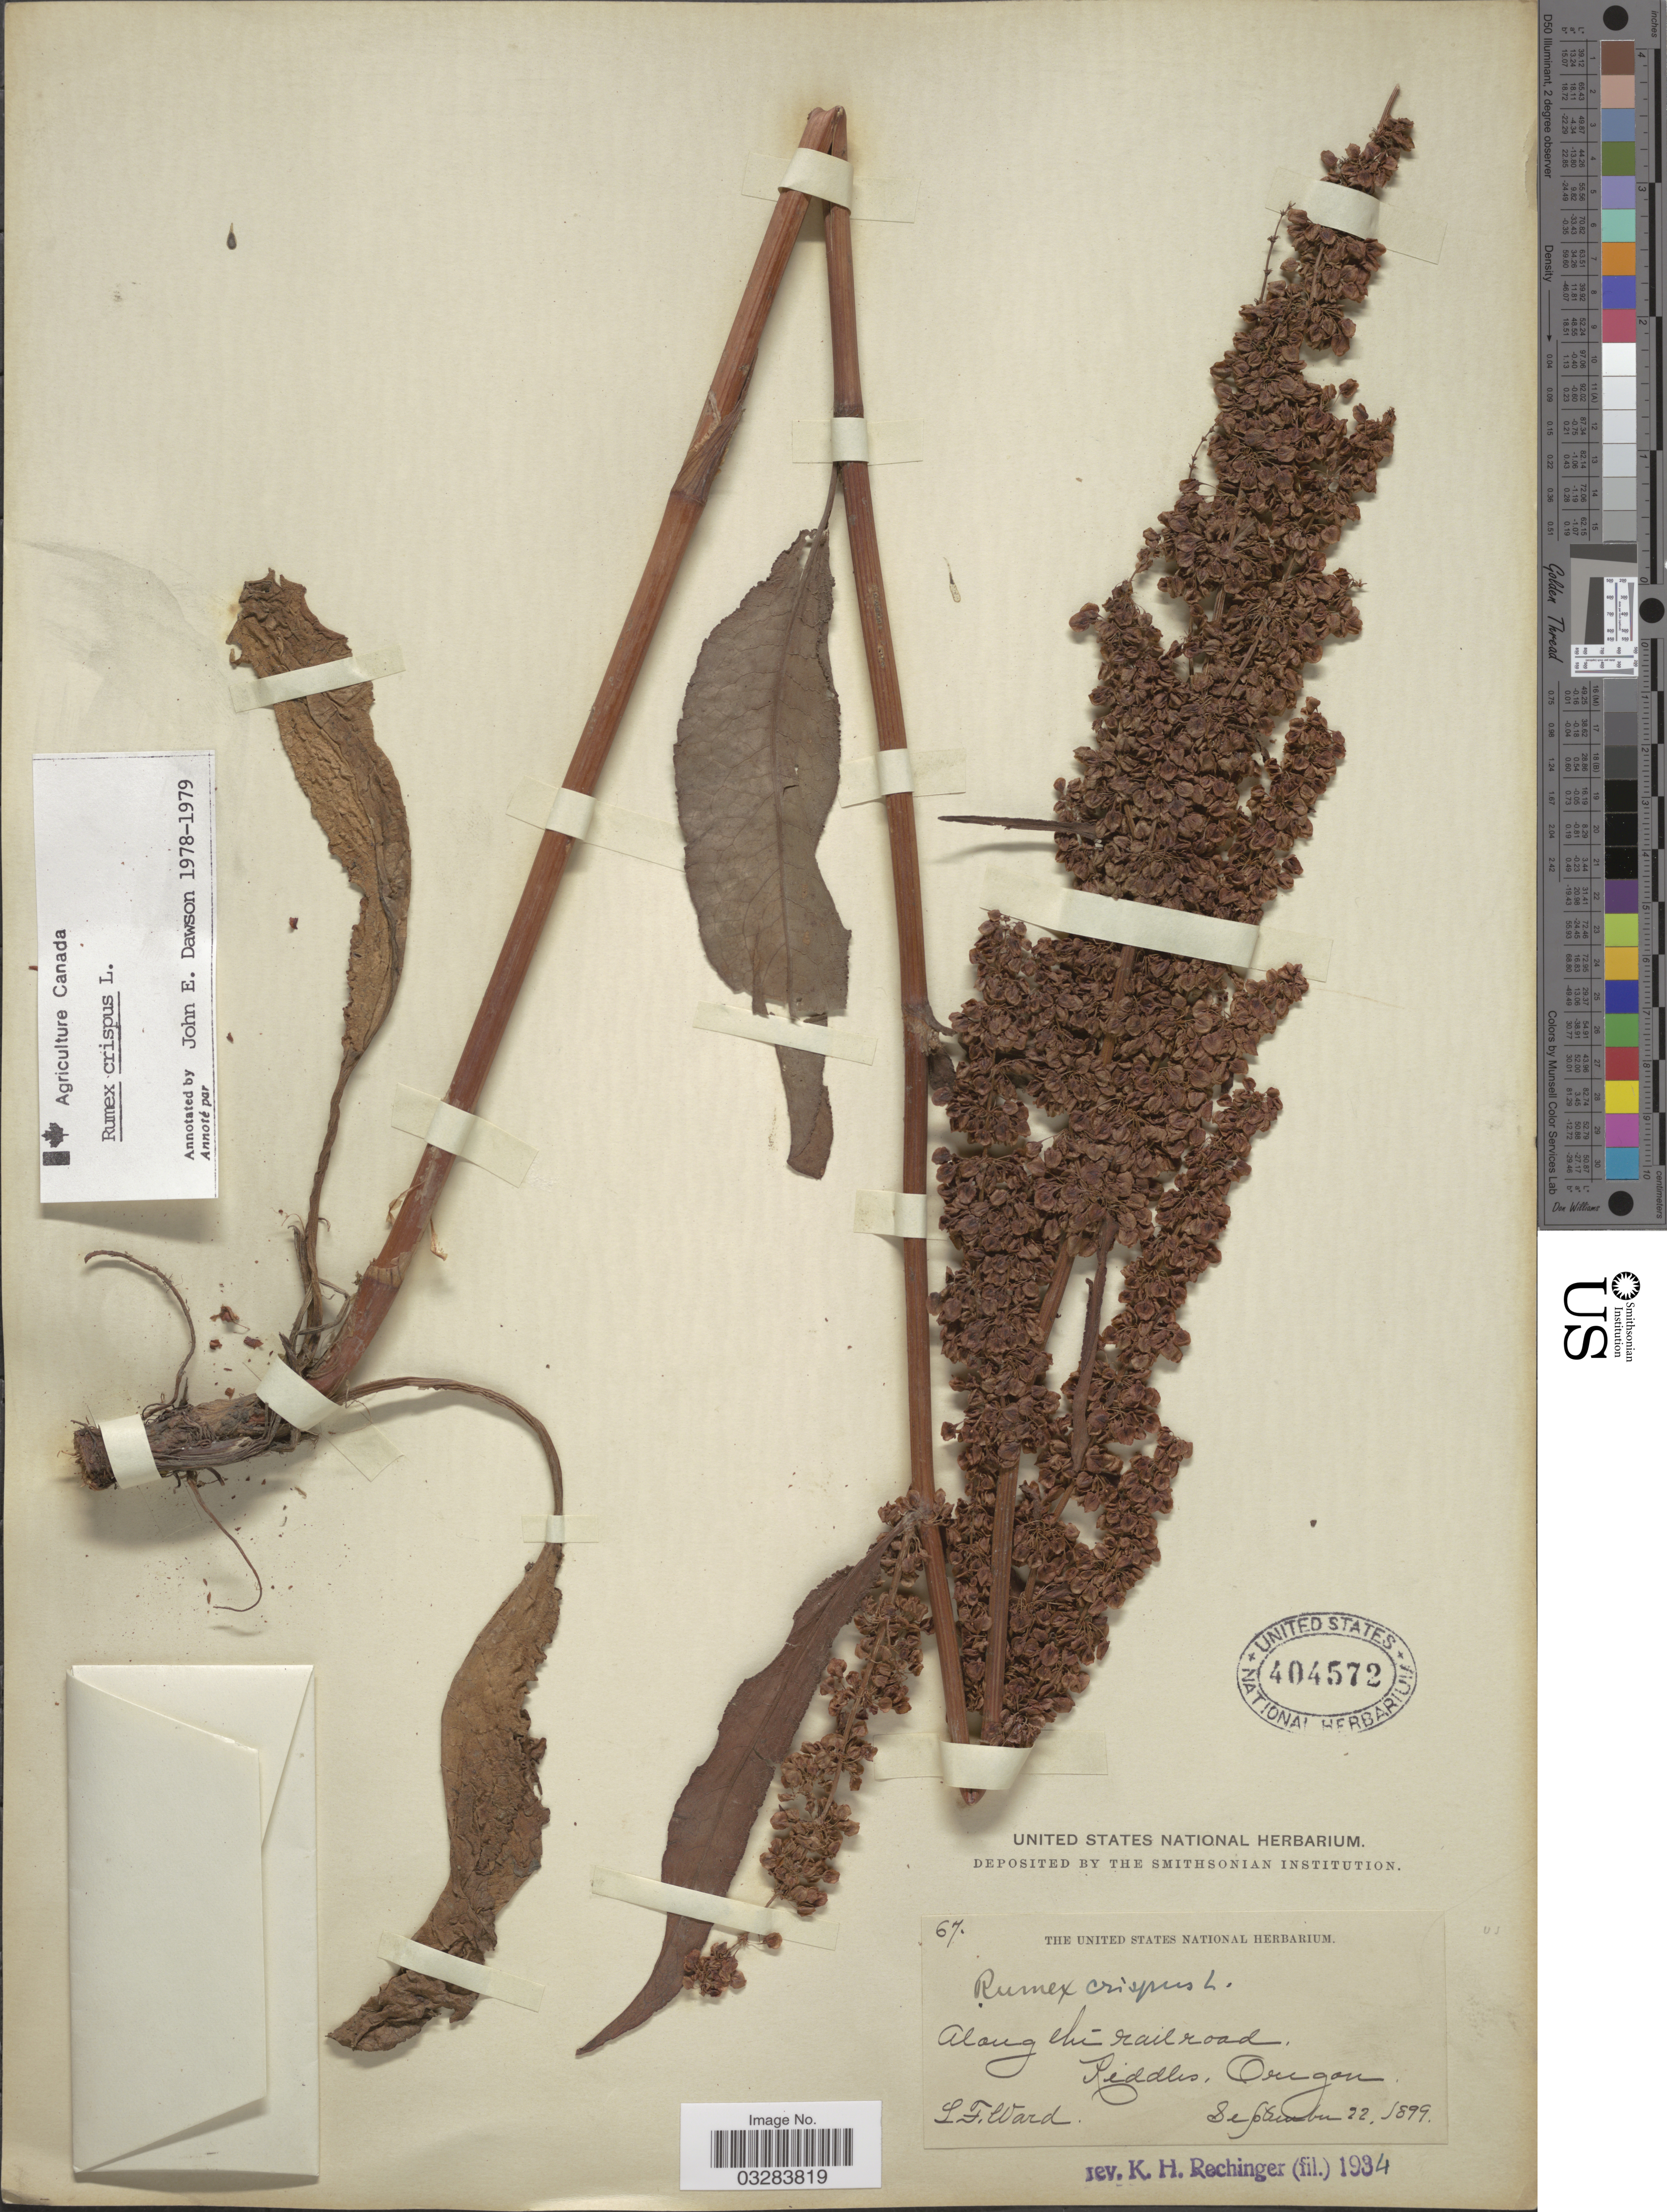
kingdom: Plantae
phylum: Tracheophyta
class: Magnoliopsida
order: Caryophyllales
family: Polygonaceae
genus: Rumex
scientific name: Rumex crispus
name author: L.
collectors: L. Ward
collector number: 67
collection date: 1899-09-22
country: United States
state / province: Oregon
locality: Along the railroad, Riddles.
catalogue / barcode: US 404572